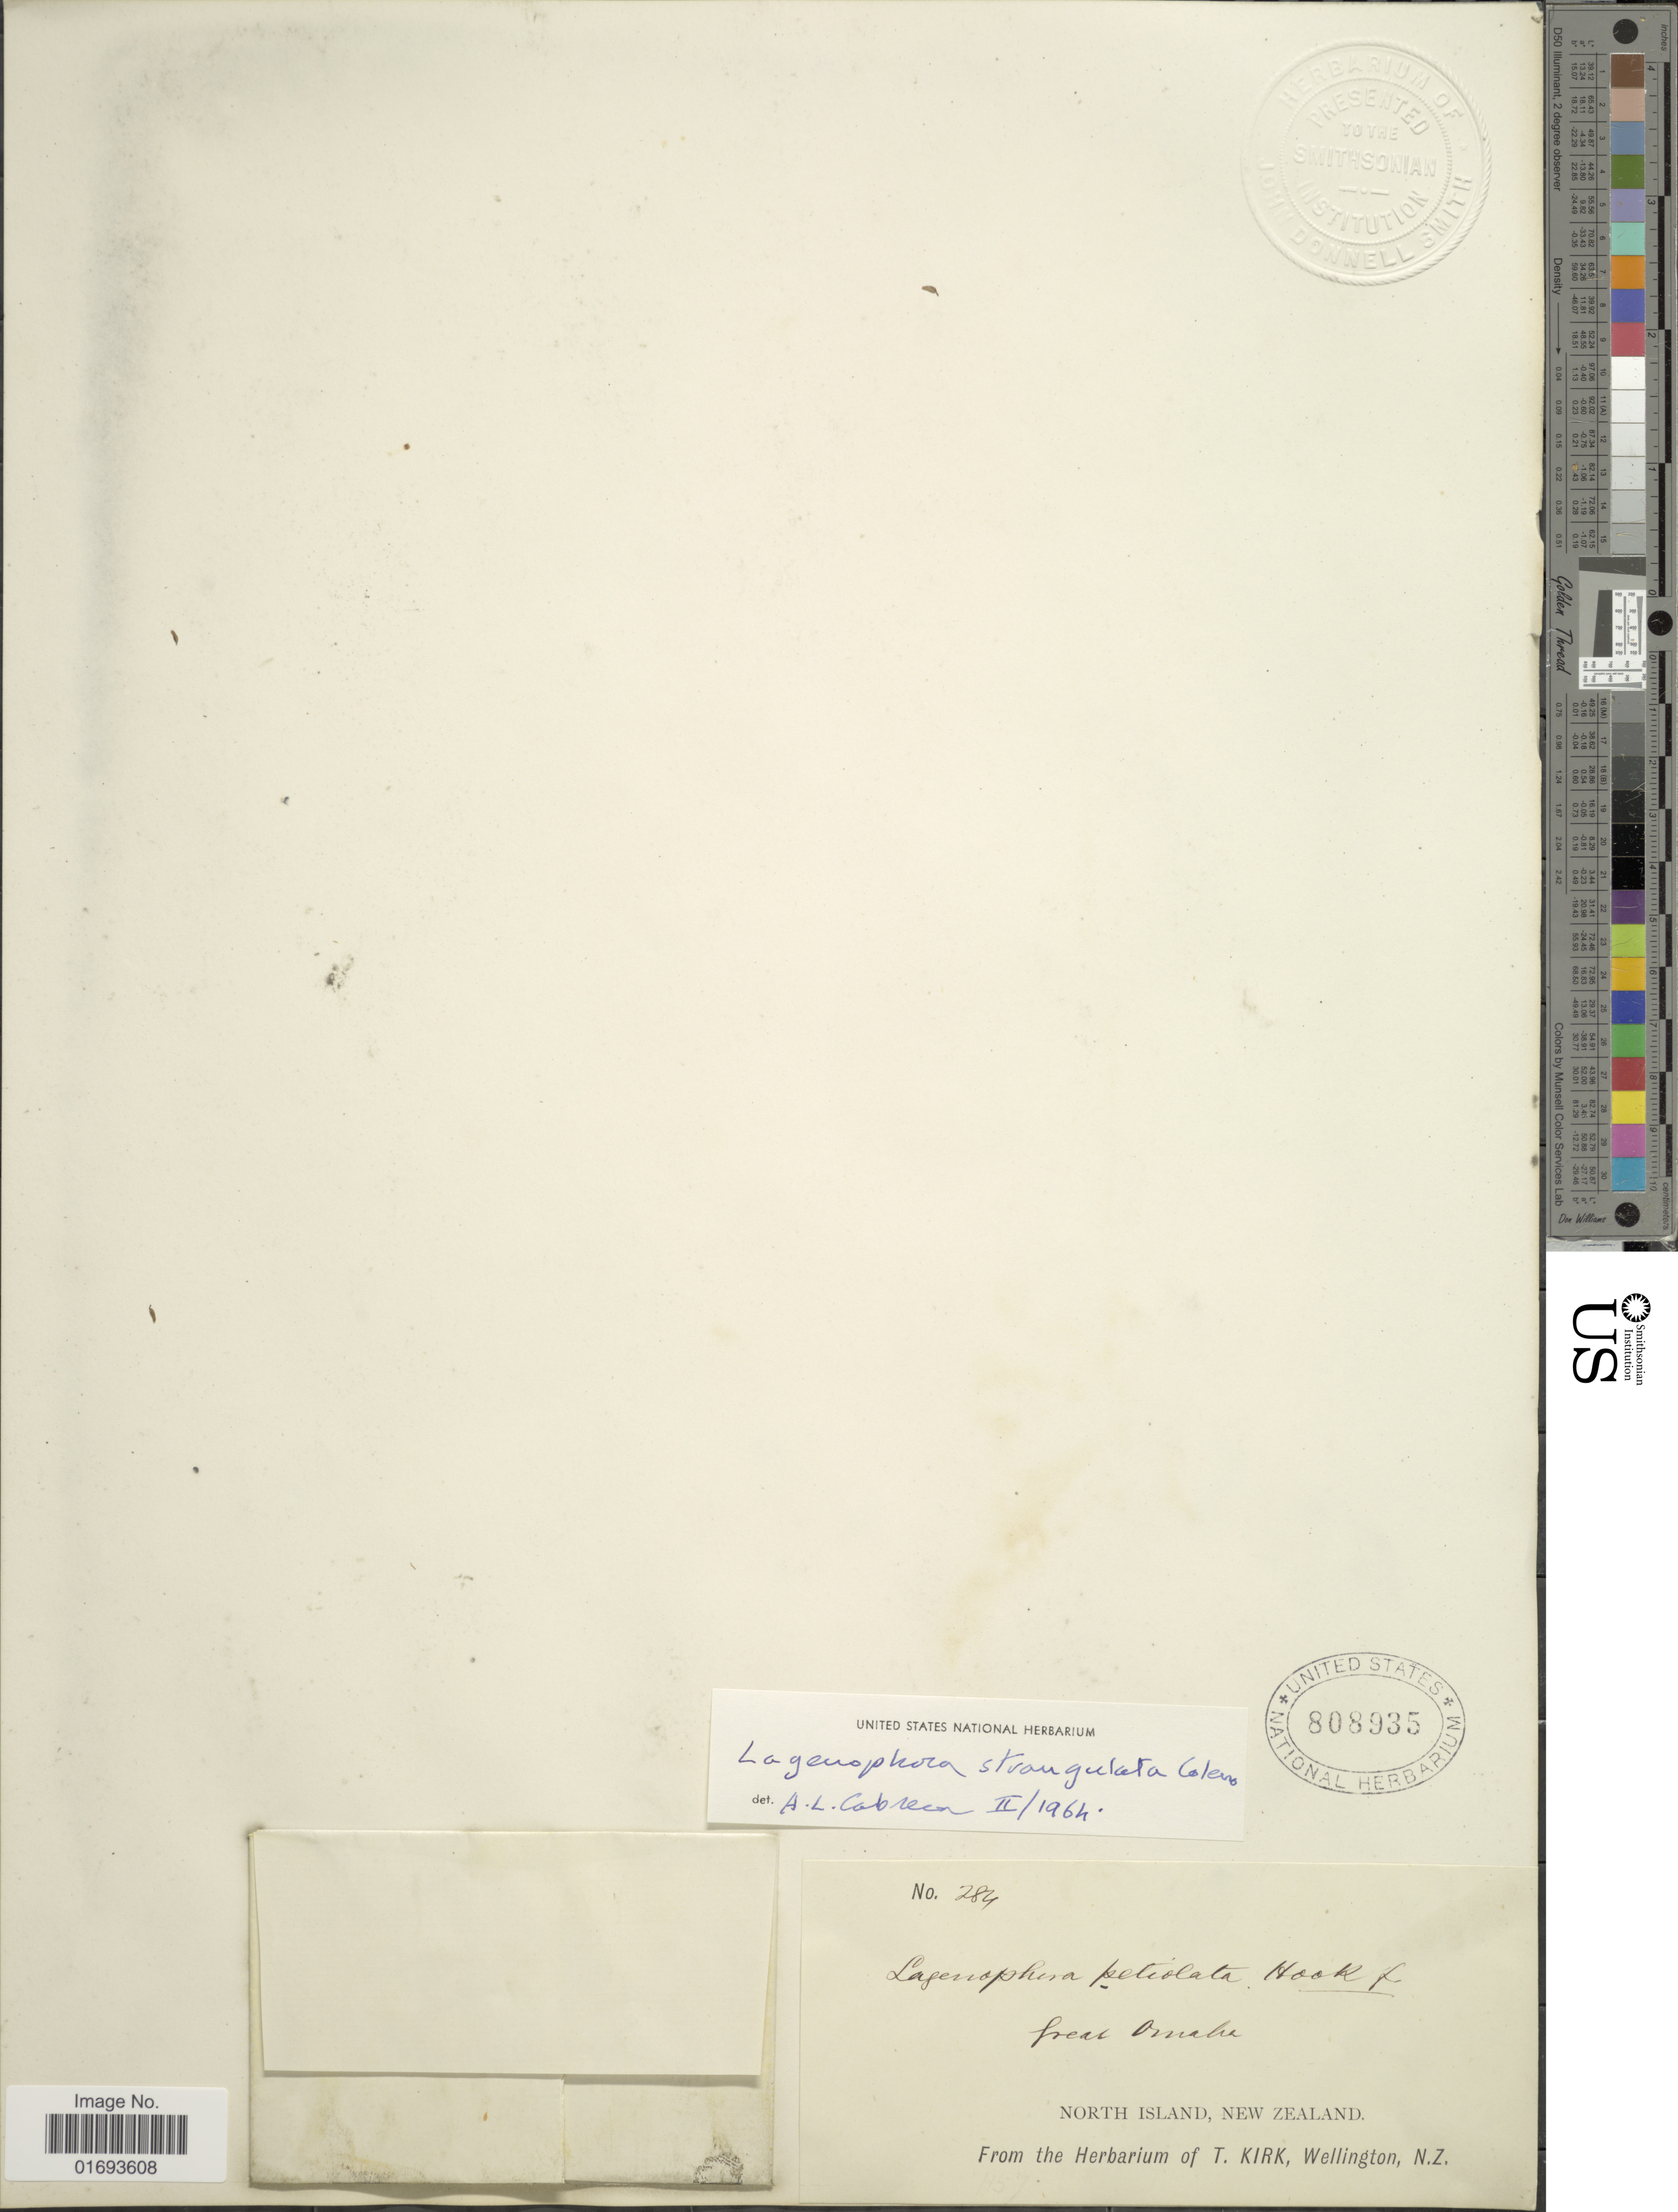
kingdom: Plantae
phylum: Tracheophyta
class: Magnoliopsida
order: Asterales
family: Asteraceae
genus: Lagenophora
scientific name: Lagenophora strangulata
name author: Colenso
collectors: ex Herb. T. Kirk, Wellington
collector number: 284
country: New Zealand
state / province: Nelson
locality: North Island, New Zealand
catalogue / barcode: US 808935